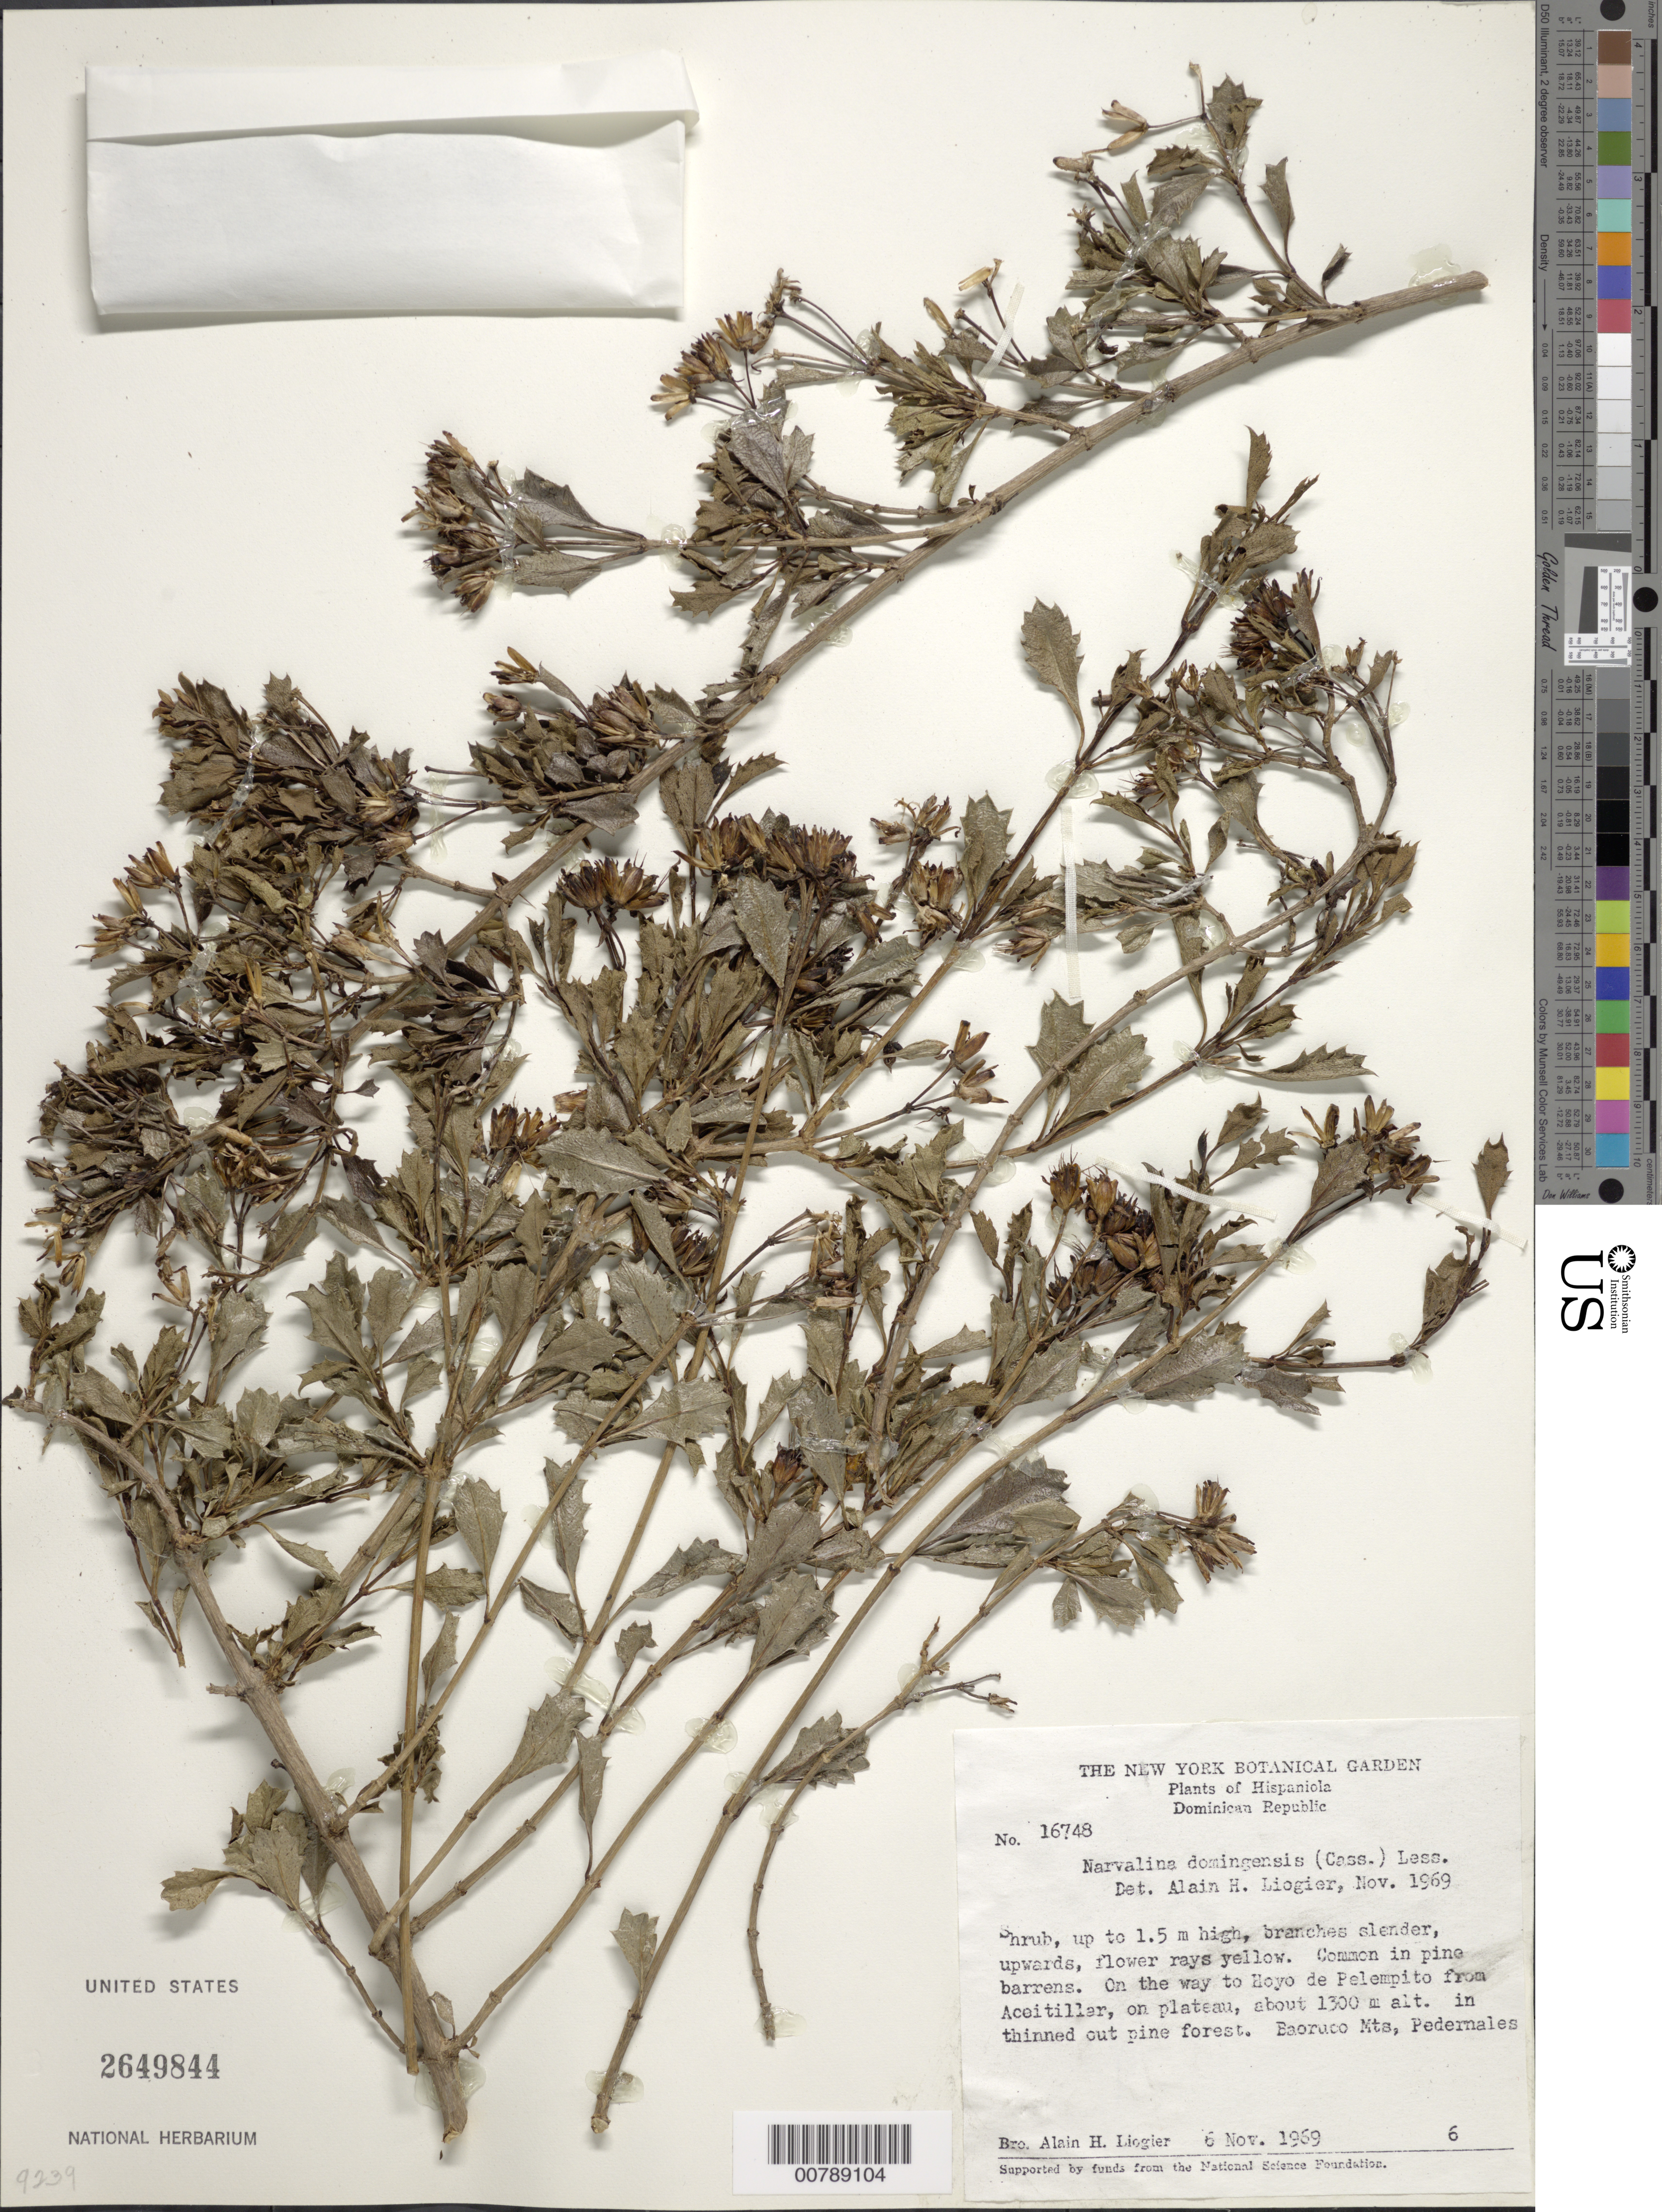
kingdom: Plantae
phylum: Tracheophyta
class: Magnoliopsida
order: Asterales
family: Asteraceae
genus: Narvalina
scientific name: Narvalina domingensis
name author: (Cass.) Less.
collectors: A. H. Liogier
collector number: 16748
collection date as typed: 06 Nov 1969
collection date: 1969-11-06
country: Dominican Republic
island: Hispaniola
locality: On the way to Hoyo de Pelempito from Aceitillar, on plateau. Baoruco Mts., Pedernales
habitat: Common in pine barrens, in thinned out pine forests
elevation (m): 1300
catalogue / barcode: US 2649844